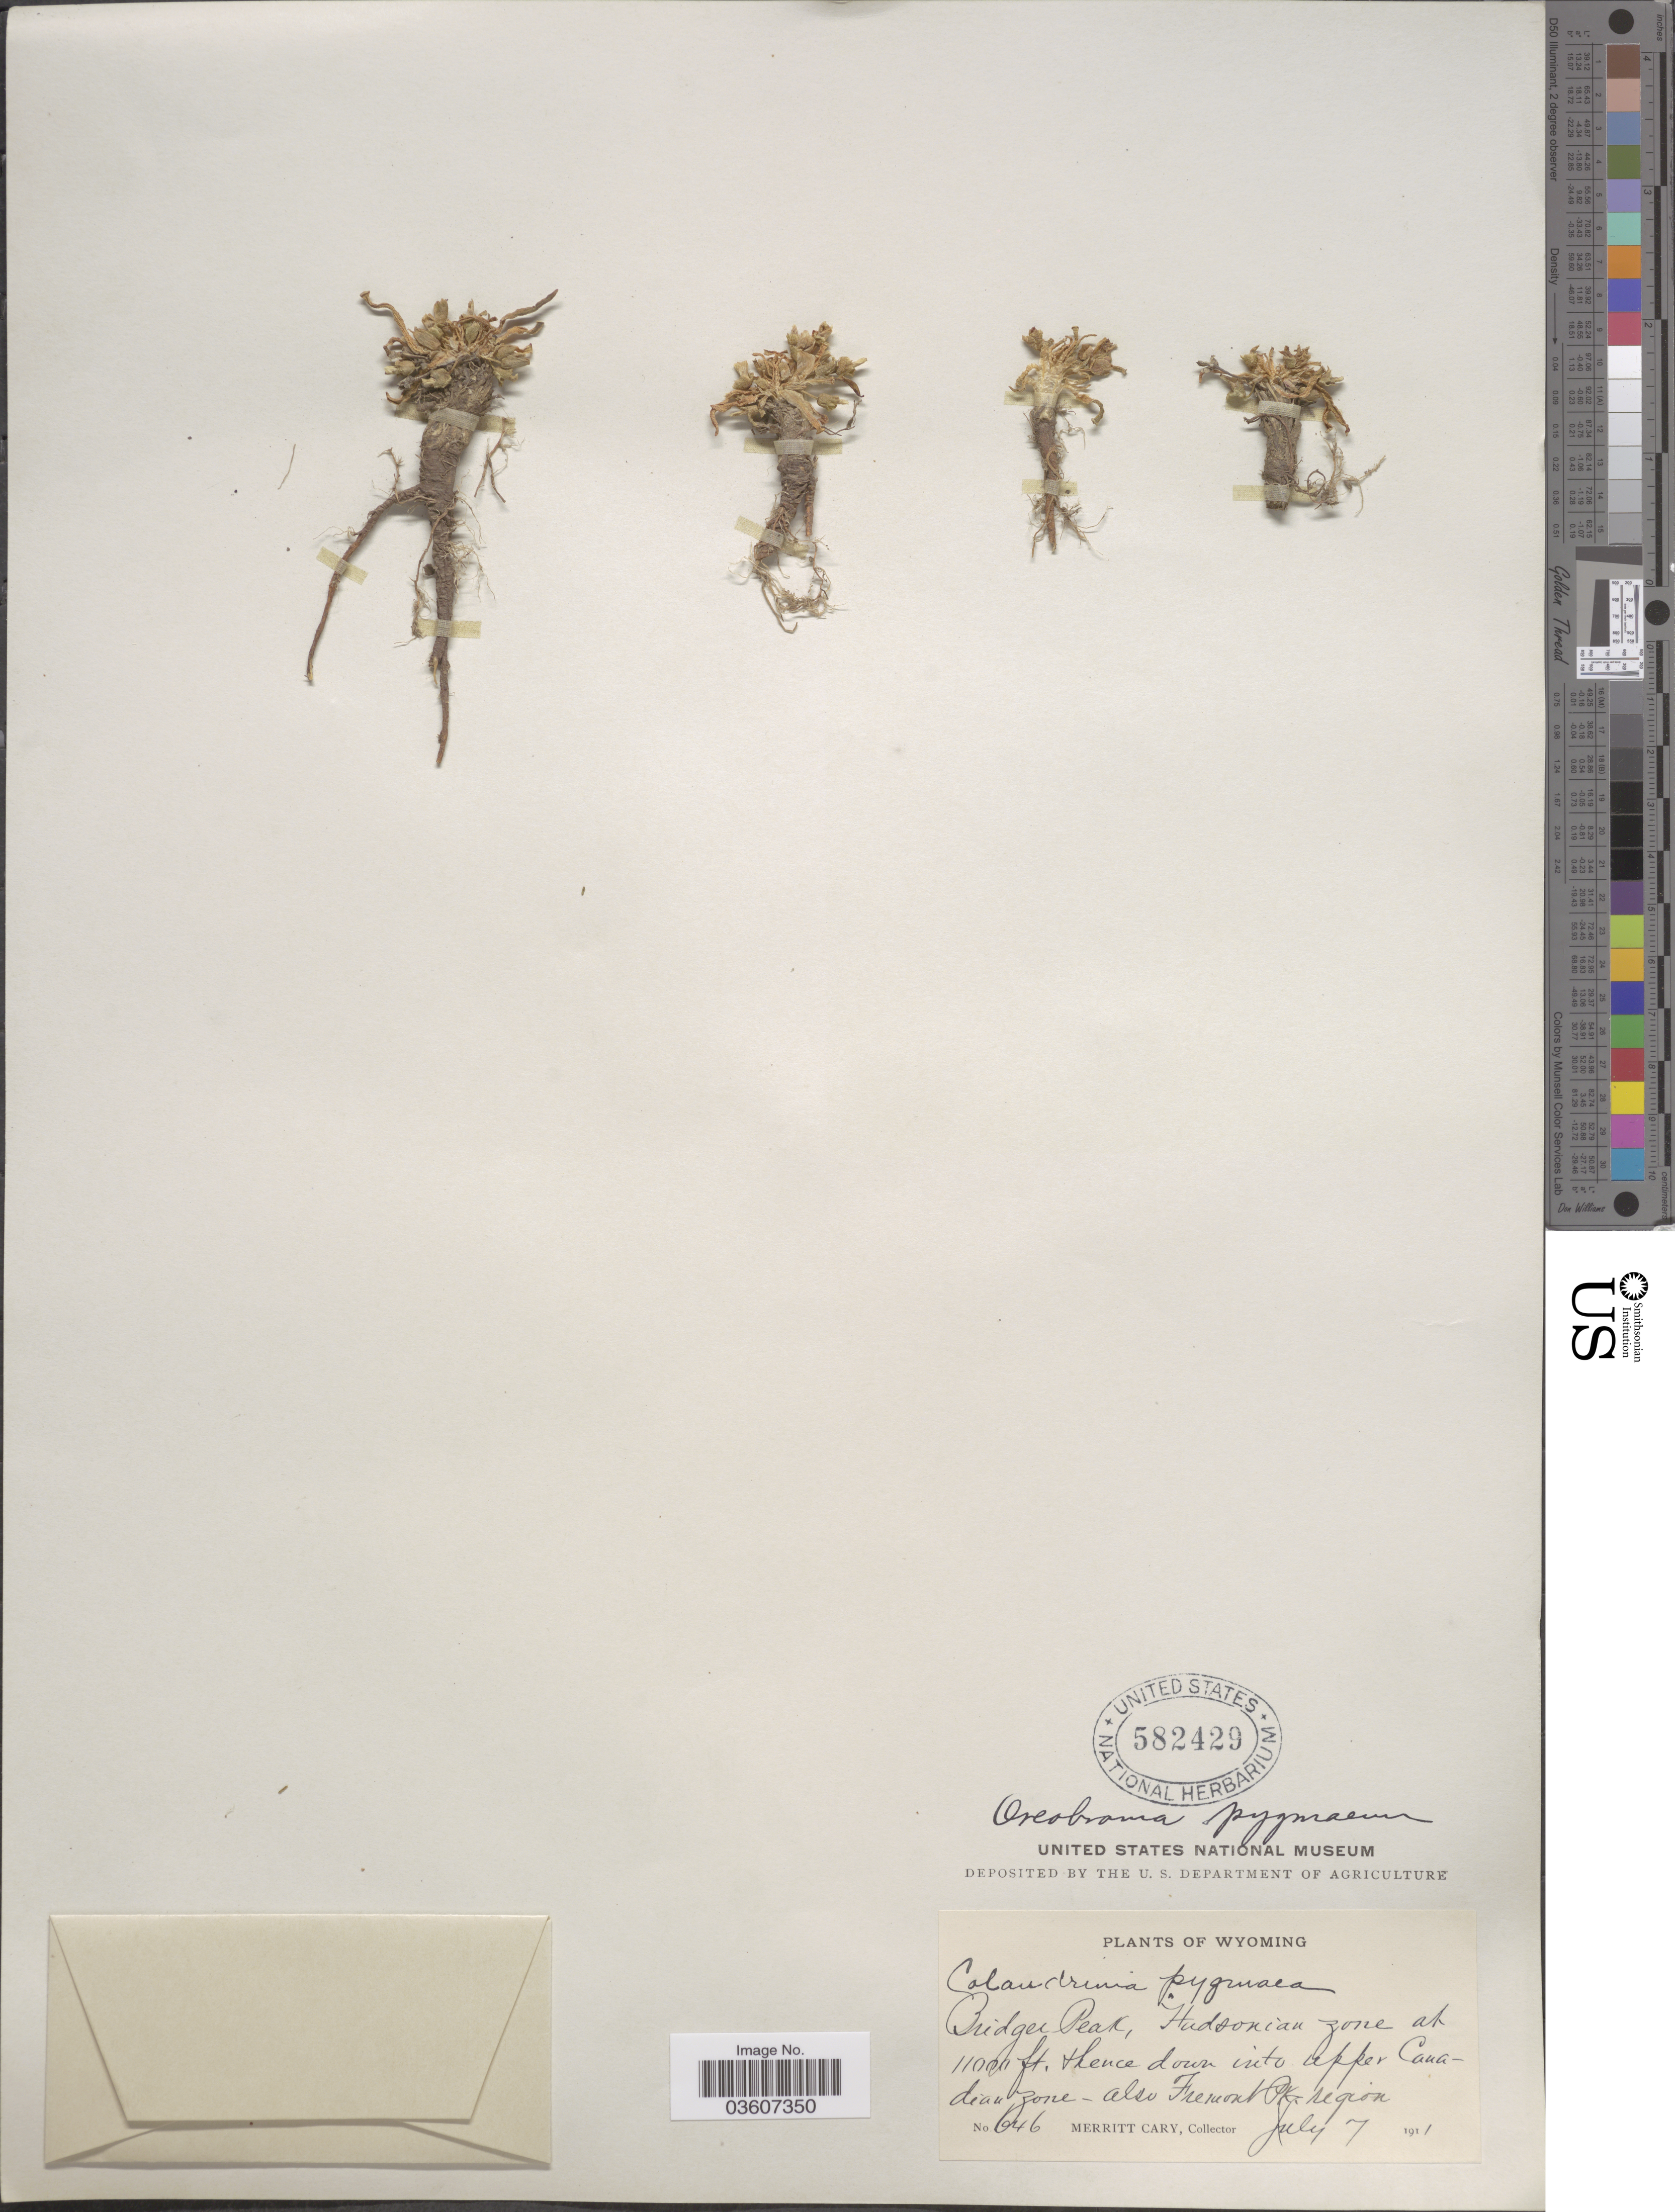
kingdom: Plantae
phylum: Tracheophyta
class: Magnoliopsida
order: Caryophyllales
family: Montiaceae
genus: Lewisia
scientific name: Lewisia pygmaea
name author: (A. Gray) B.L. Rob.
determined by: Strong, Mark T., (BOT), Smithsonian Institution - National Museum of Natural History (UNITED STATES)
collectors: M. Cary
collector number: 646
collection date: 1911-07-07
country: United States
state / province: Wyoming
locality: Bridger Peak, Hudsonian zone, Hence down into upper Canadian zone - also Fremont Pk. region.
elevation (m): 3353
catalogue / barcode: US 582429